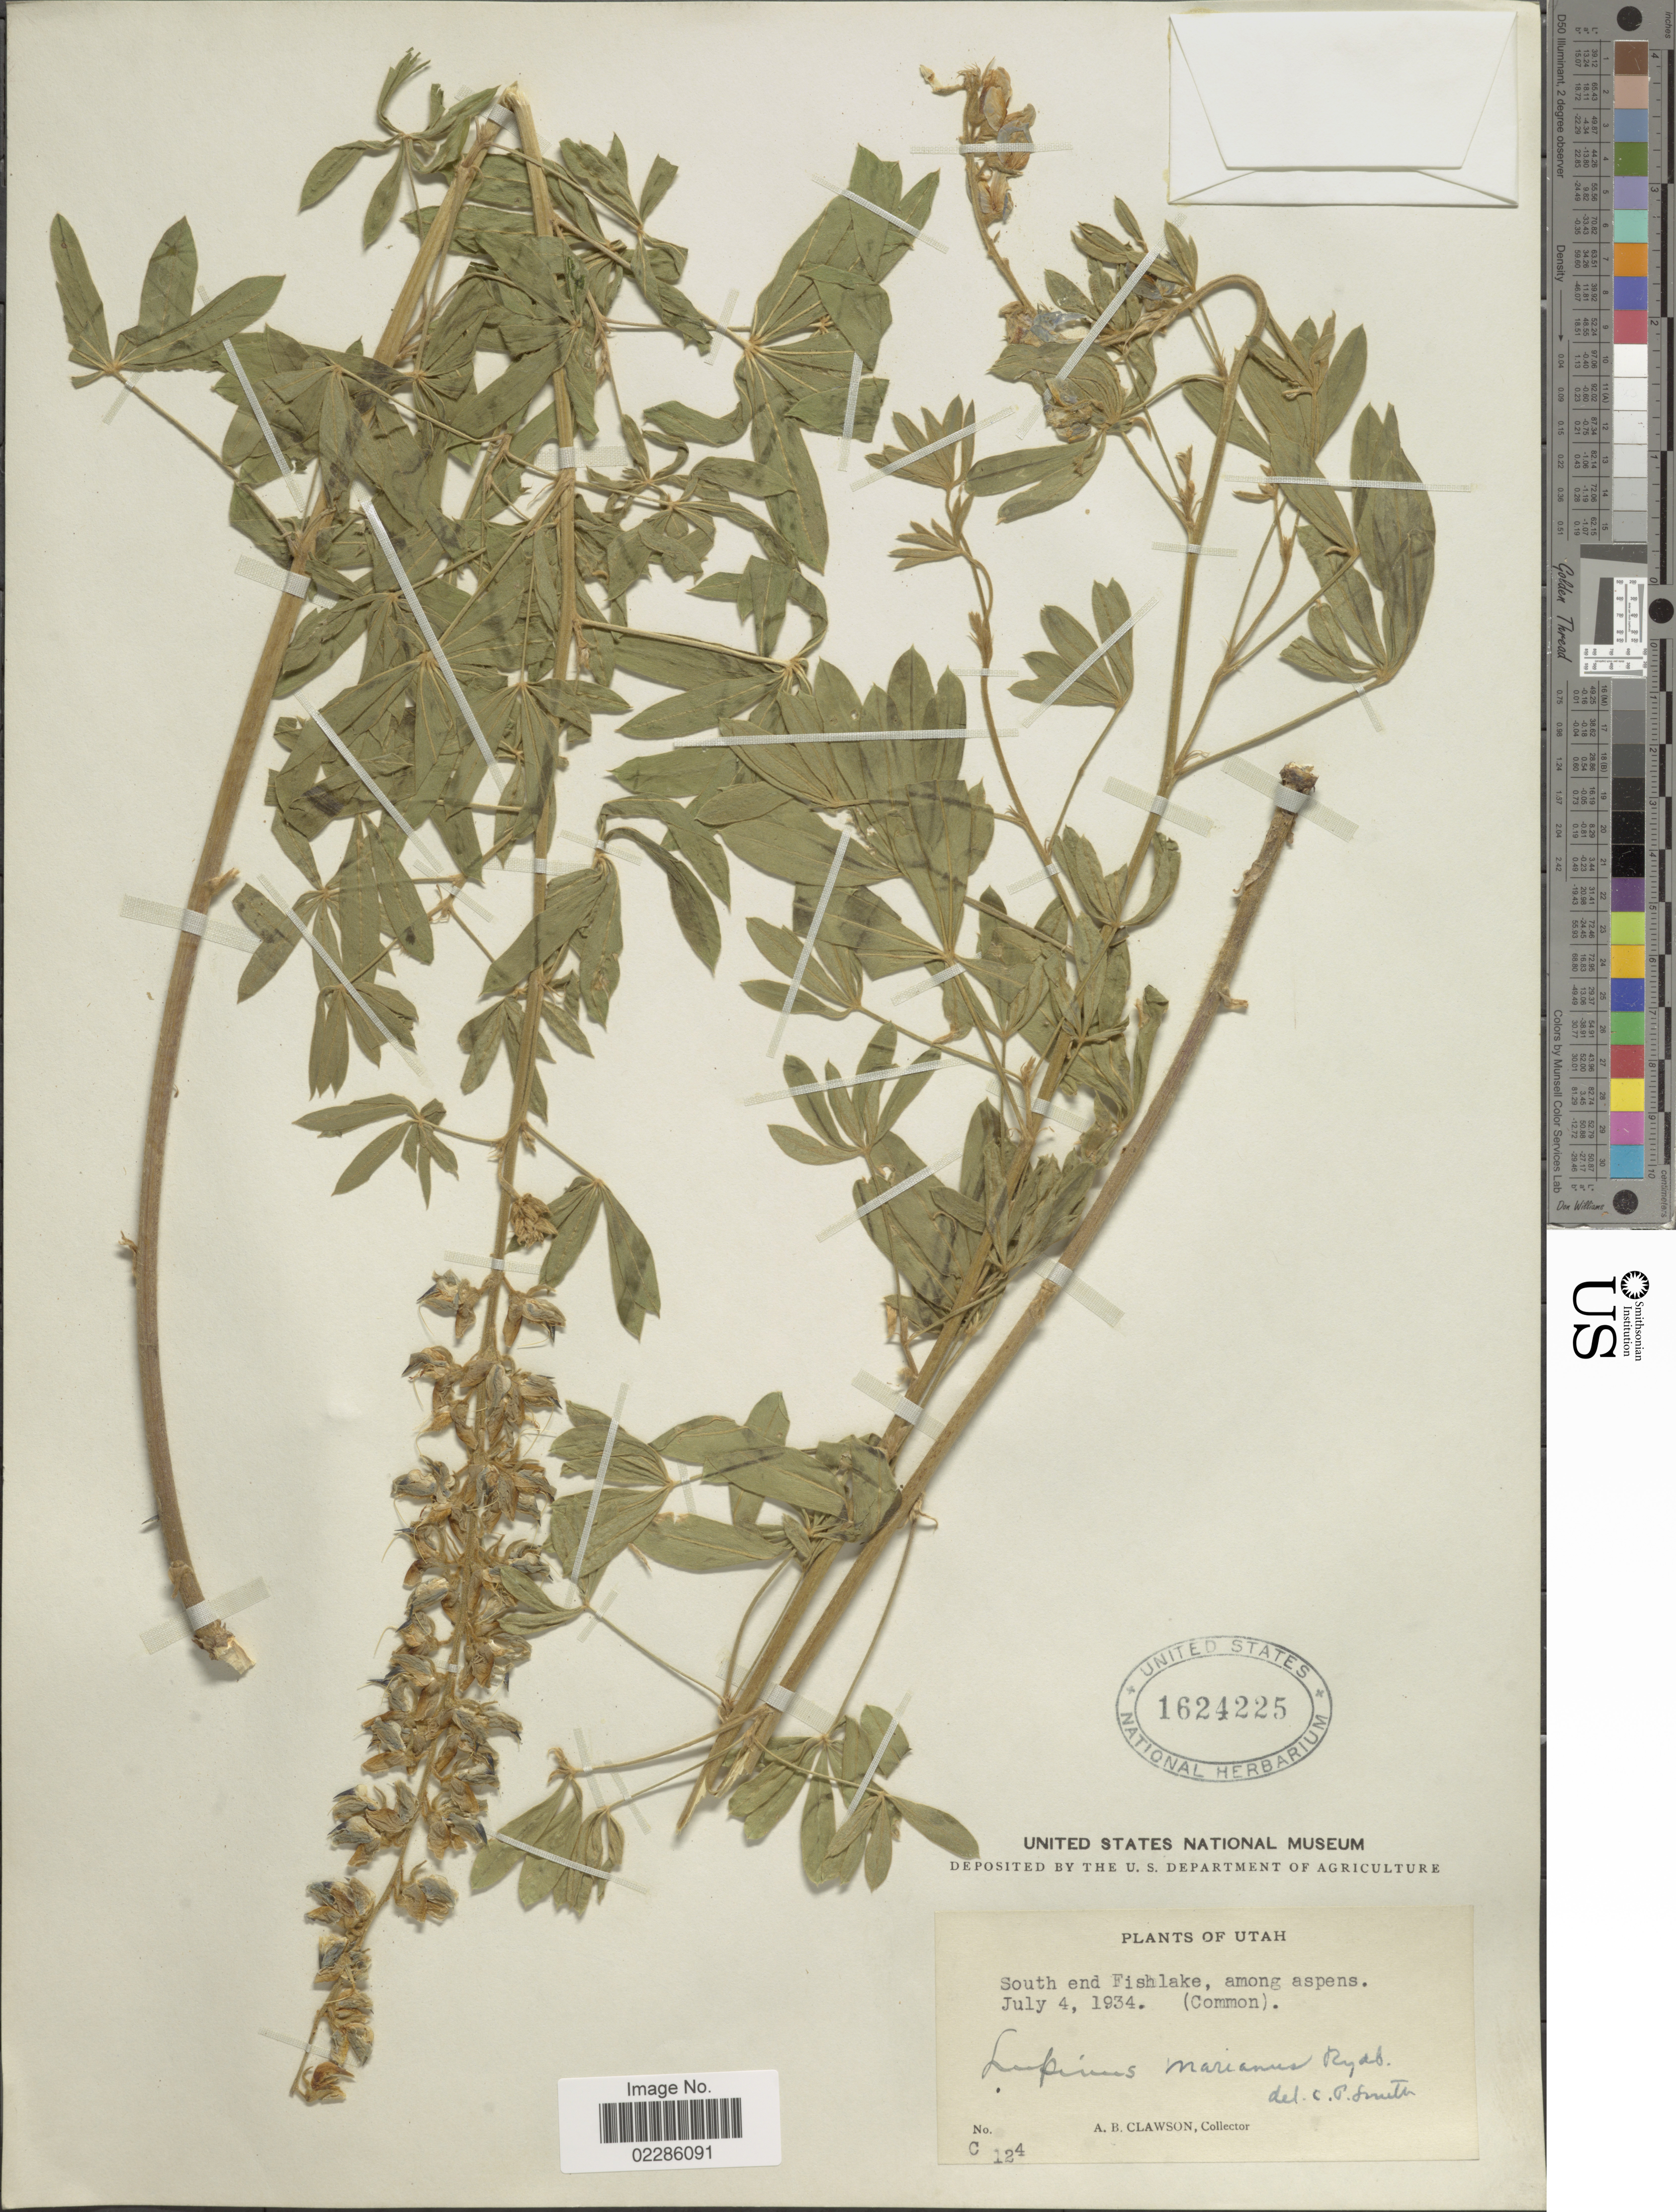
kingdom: Plantae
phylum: Tracheophyta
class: Magnoliopsida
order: Fabales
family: Fabaceae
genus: Lupinus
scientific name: Lupinus marianus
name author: Rydb.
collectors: A. Clawson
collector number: C 124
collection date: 1934-07-04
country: United States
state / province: Utah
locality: South end Fishlake, among aspens (Common)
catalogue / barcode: US 1624225